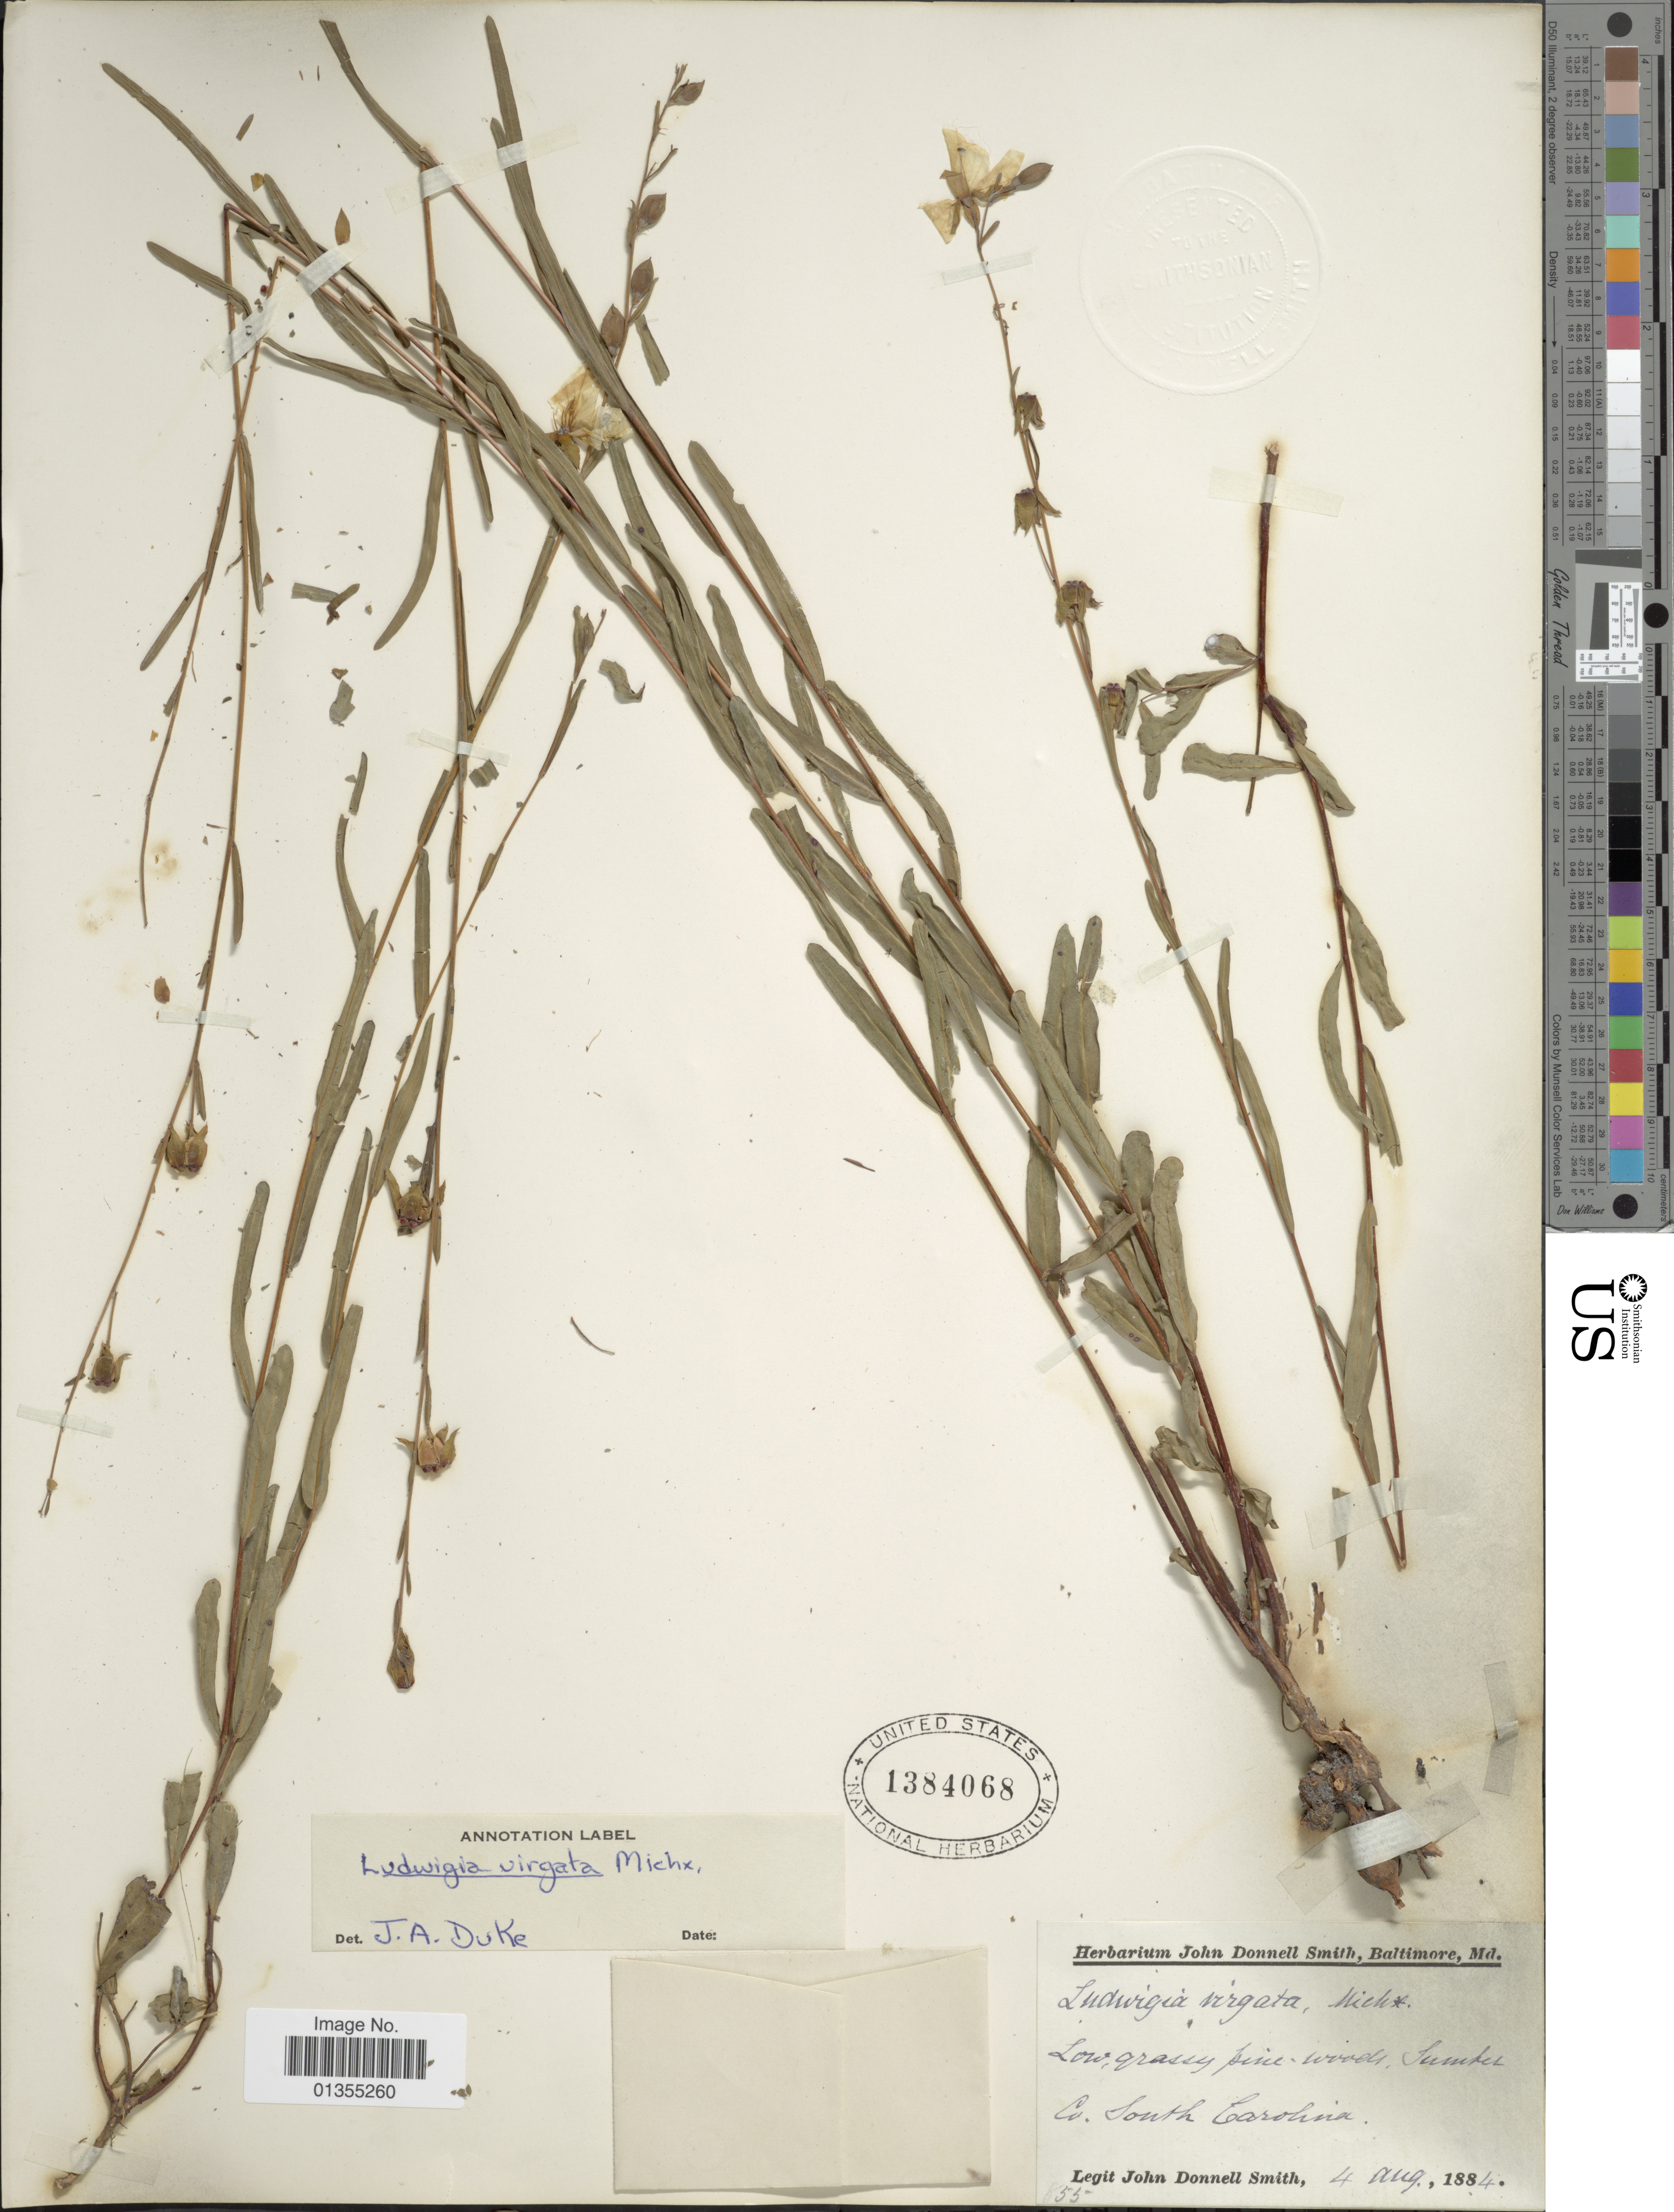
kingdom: Plantae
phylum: Tracheophyta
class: Magnoliopsida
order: Myrtales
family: Onagraceae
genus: Ludwigia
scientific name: Ludwigia virgata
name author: Michx.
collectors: J. Donnell Smith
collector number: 855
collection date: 1884-08-04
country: United States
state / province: South Carolina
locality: Sumter Co.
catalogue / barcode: US 1384068